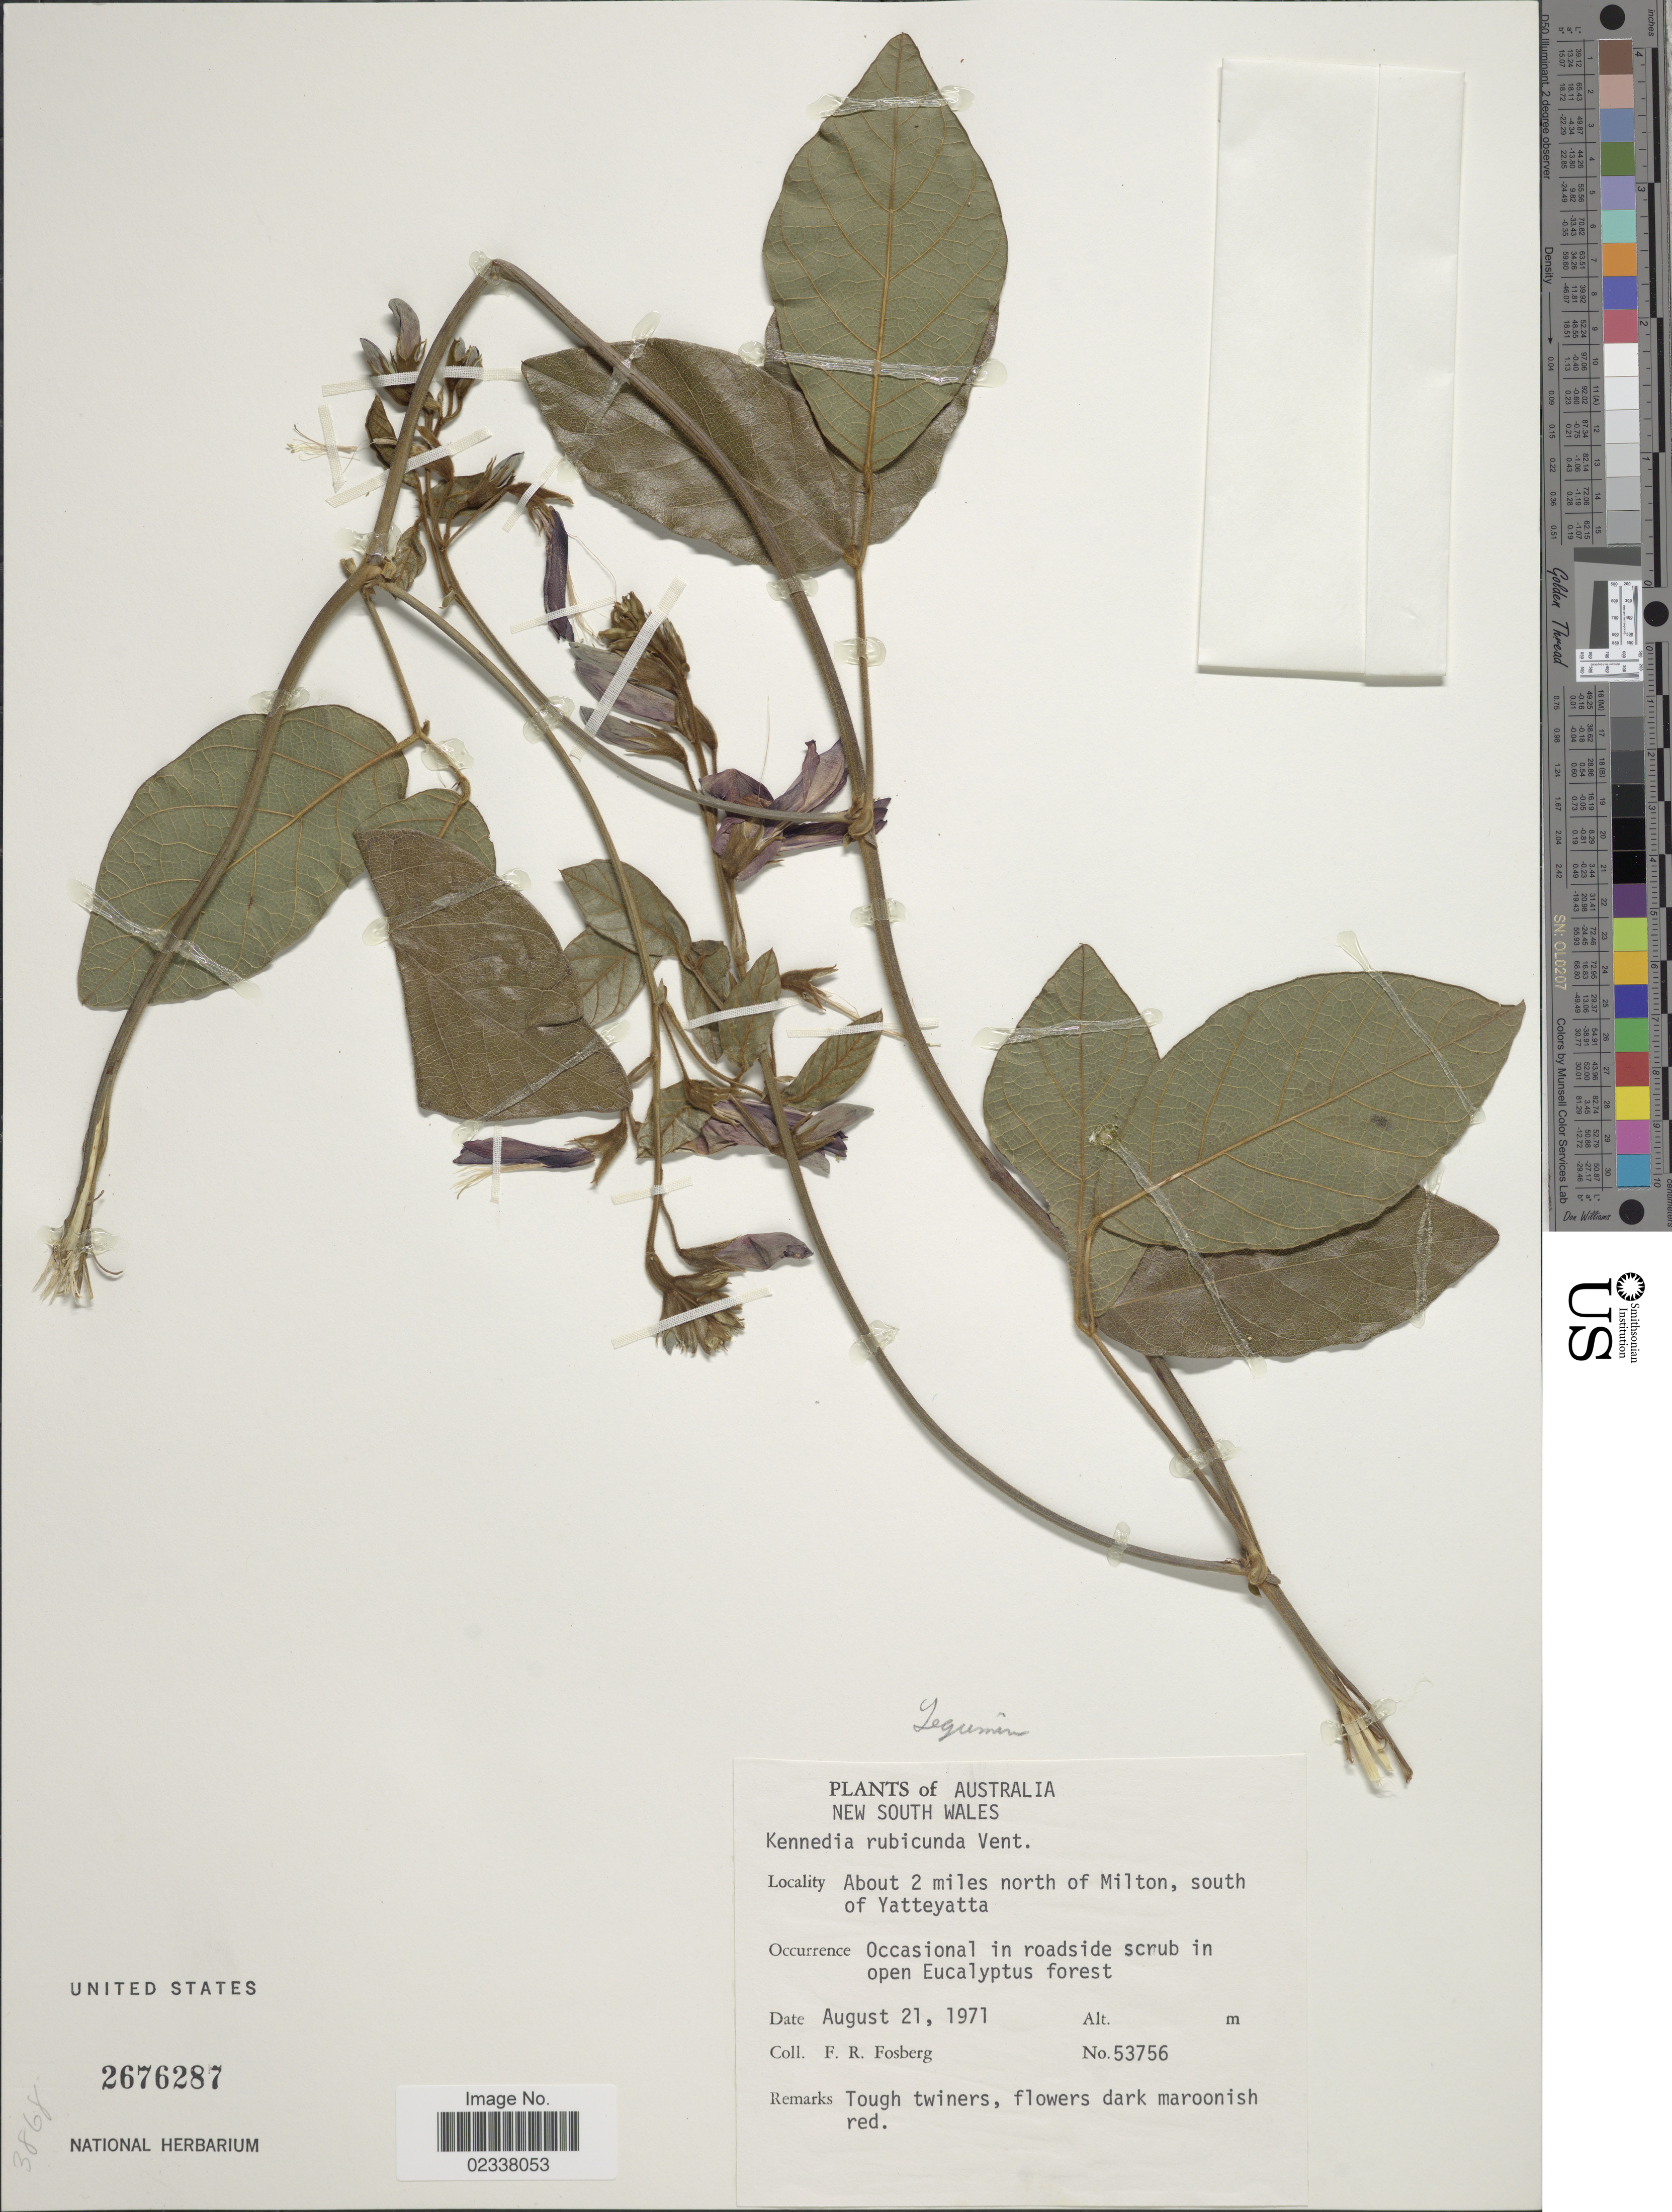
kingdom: Plantae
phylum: Tracheophyta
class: Magnoliopsida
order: Fabales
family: Fabaceae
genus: Kennedia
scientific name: Kennedia rubicunda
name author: Vent.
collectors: F. R. Fosberg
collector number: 53756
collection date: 1971-08-21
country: Australia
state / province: New South Wales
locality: About 2 miles north of Milton, south of Yatteyatta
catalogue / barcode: US 2676287